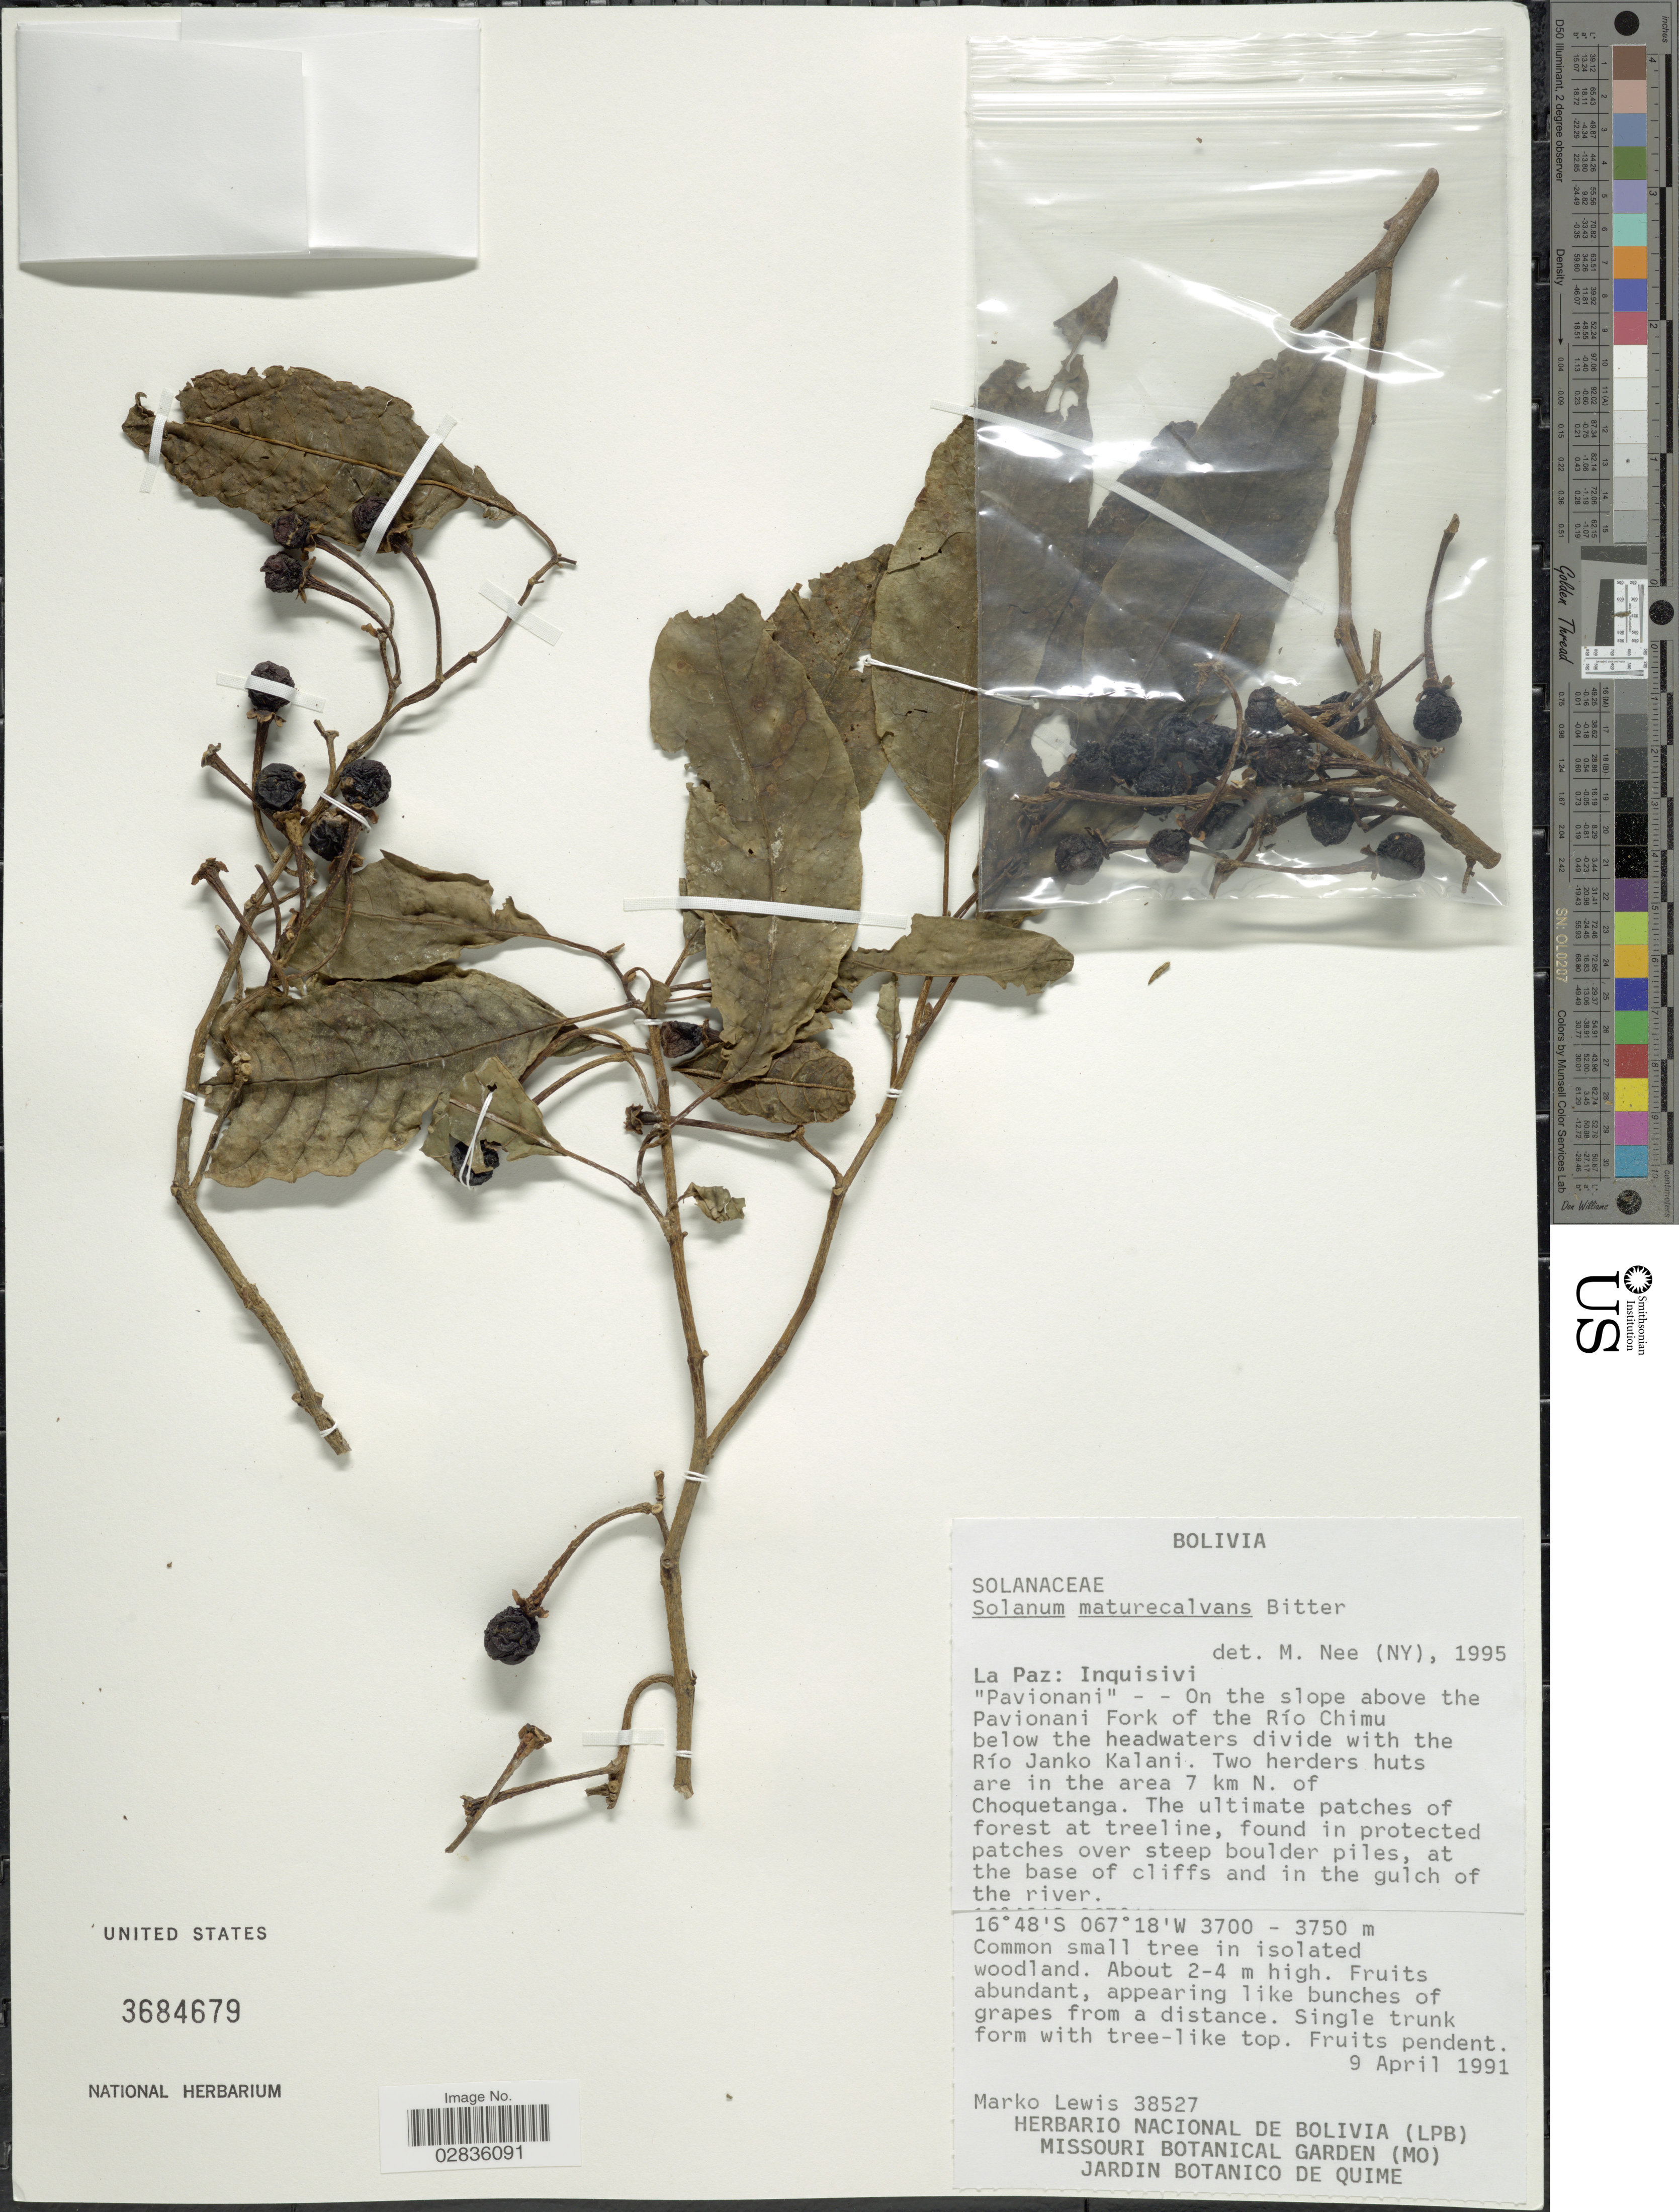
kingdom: Plantae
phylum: Tracheophyta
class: Magnoliopsida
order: Solanales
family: Solanaceae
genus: Solanum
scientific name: Solanum maturecalvans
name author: Bitter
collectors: M. A. Lewis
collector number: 38527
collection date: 1991-04-09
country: Bolivia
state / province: La Paz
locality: Inquisivi. "Pavionani" - - On the slope above the Pavionani Fork of the Río Chimu below the headwaters divide with the Río Janko Kalani. Two herders huts are in the area 7 km N. of Choquetanga.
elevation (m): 3700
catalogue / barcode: US 3684679